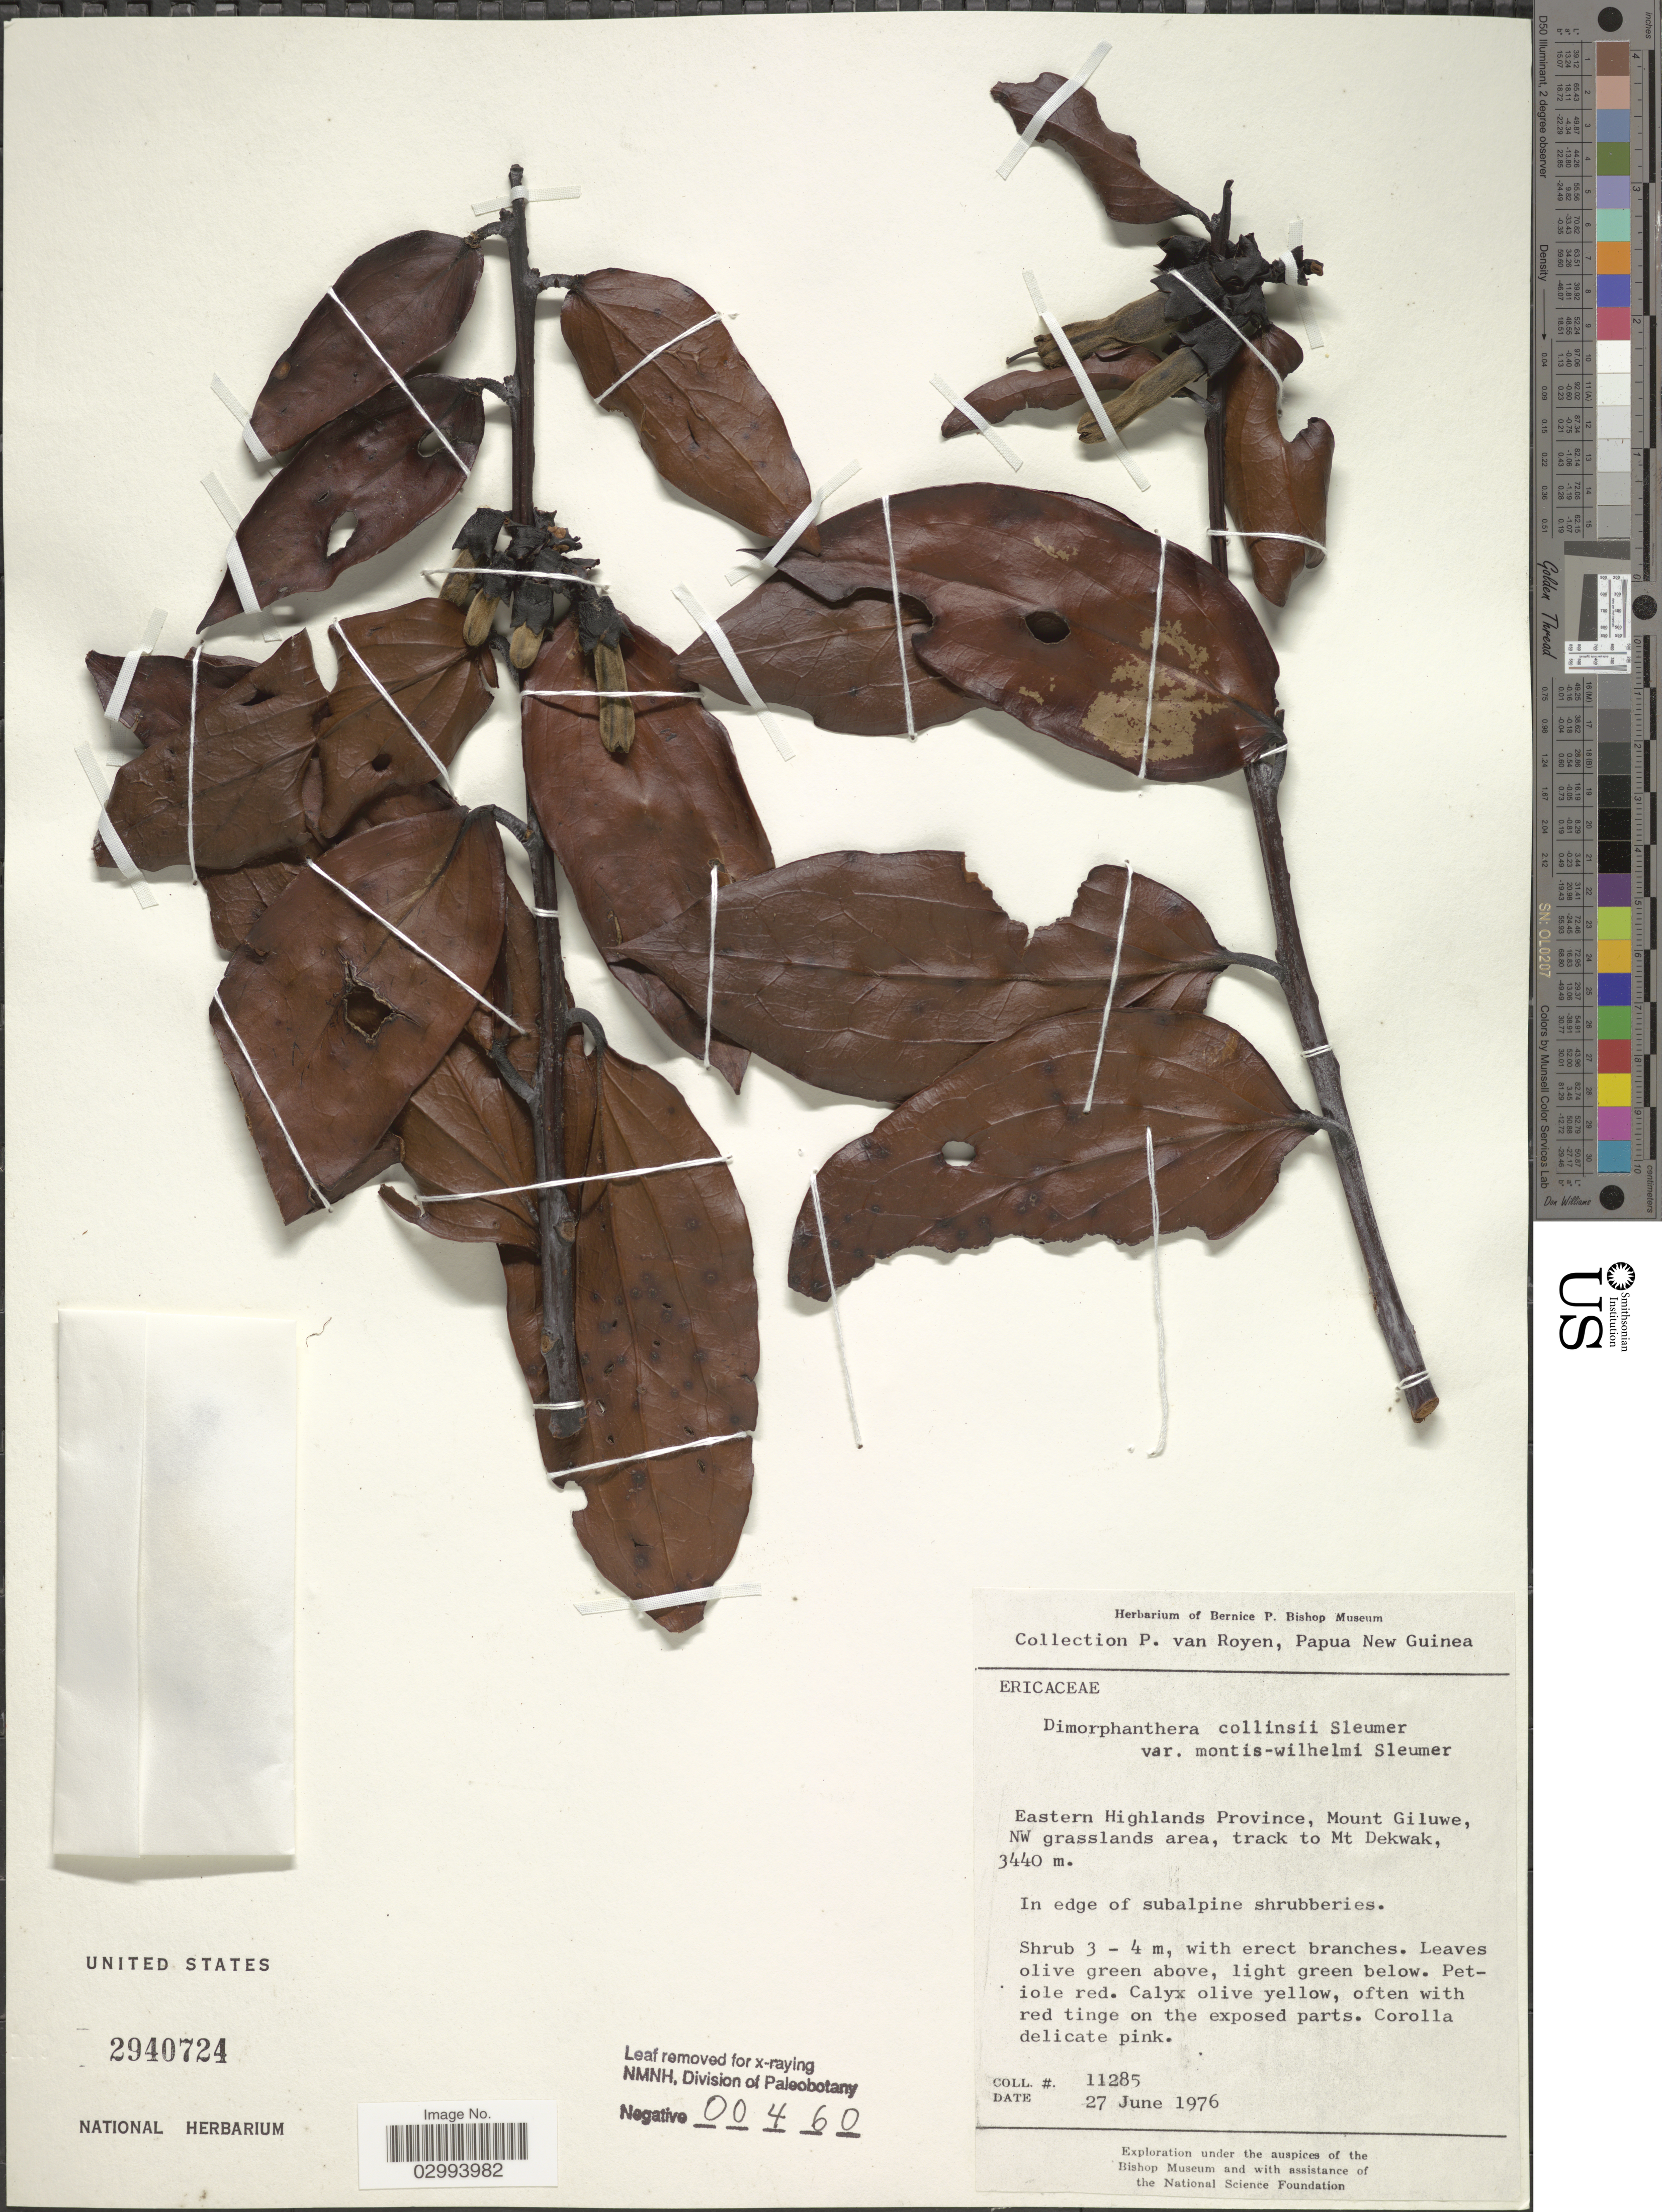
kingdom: Plantae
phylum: Tracheophyta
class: Magnoliopsida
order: Ericales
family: Ericaceae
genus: Dimorphanthera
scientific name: Dimorphanthera collinsii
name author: Sleumer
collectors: P. van Royen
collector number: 11285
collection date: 1976-06-27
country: Papua New Guinea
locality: Eastern Highlands Province, Mount Giluwe, NW grasslands area, track to Mt Dekwak.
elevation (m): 3440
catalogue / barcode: US 2940724